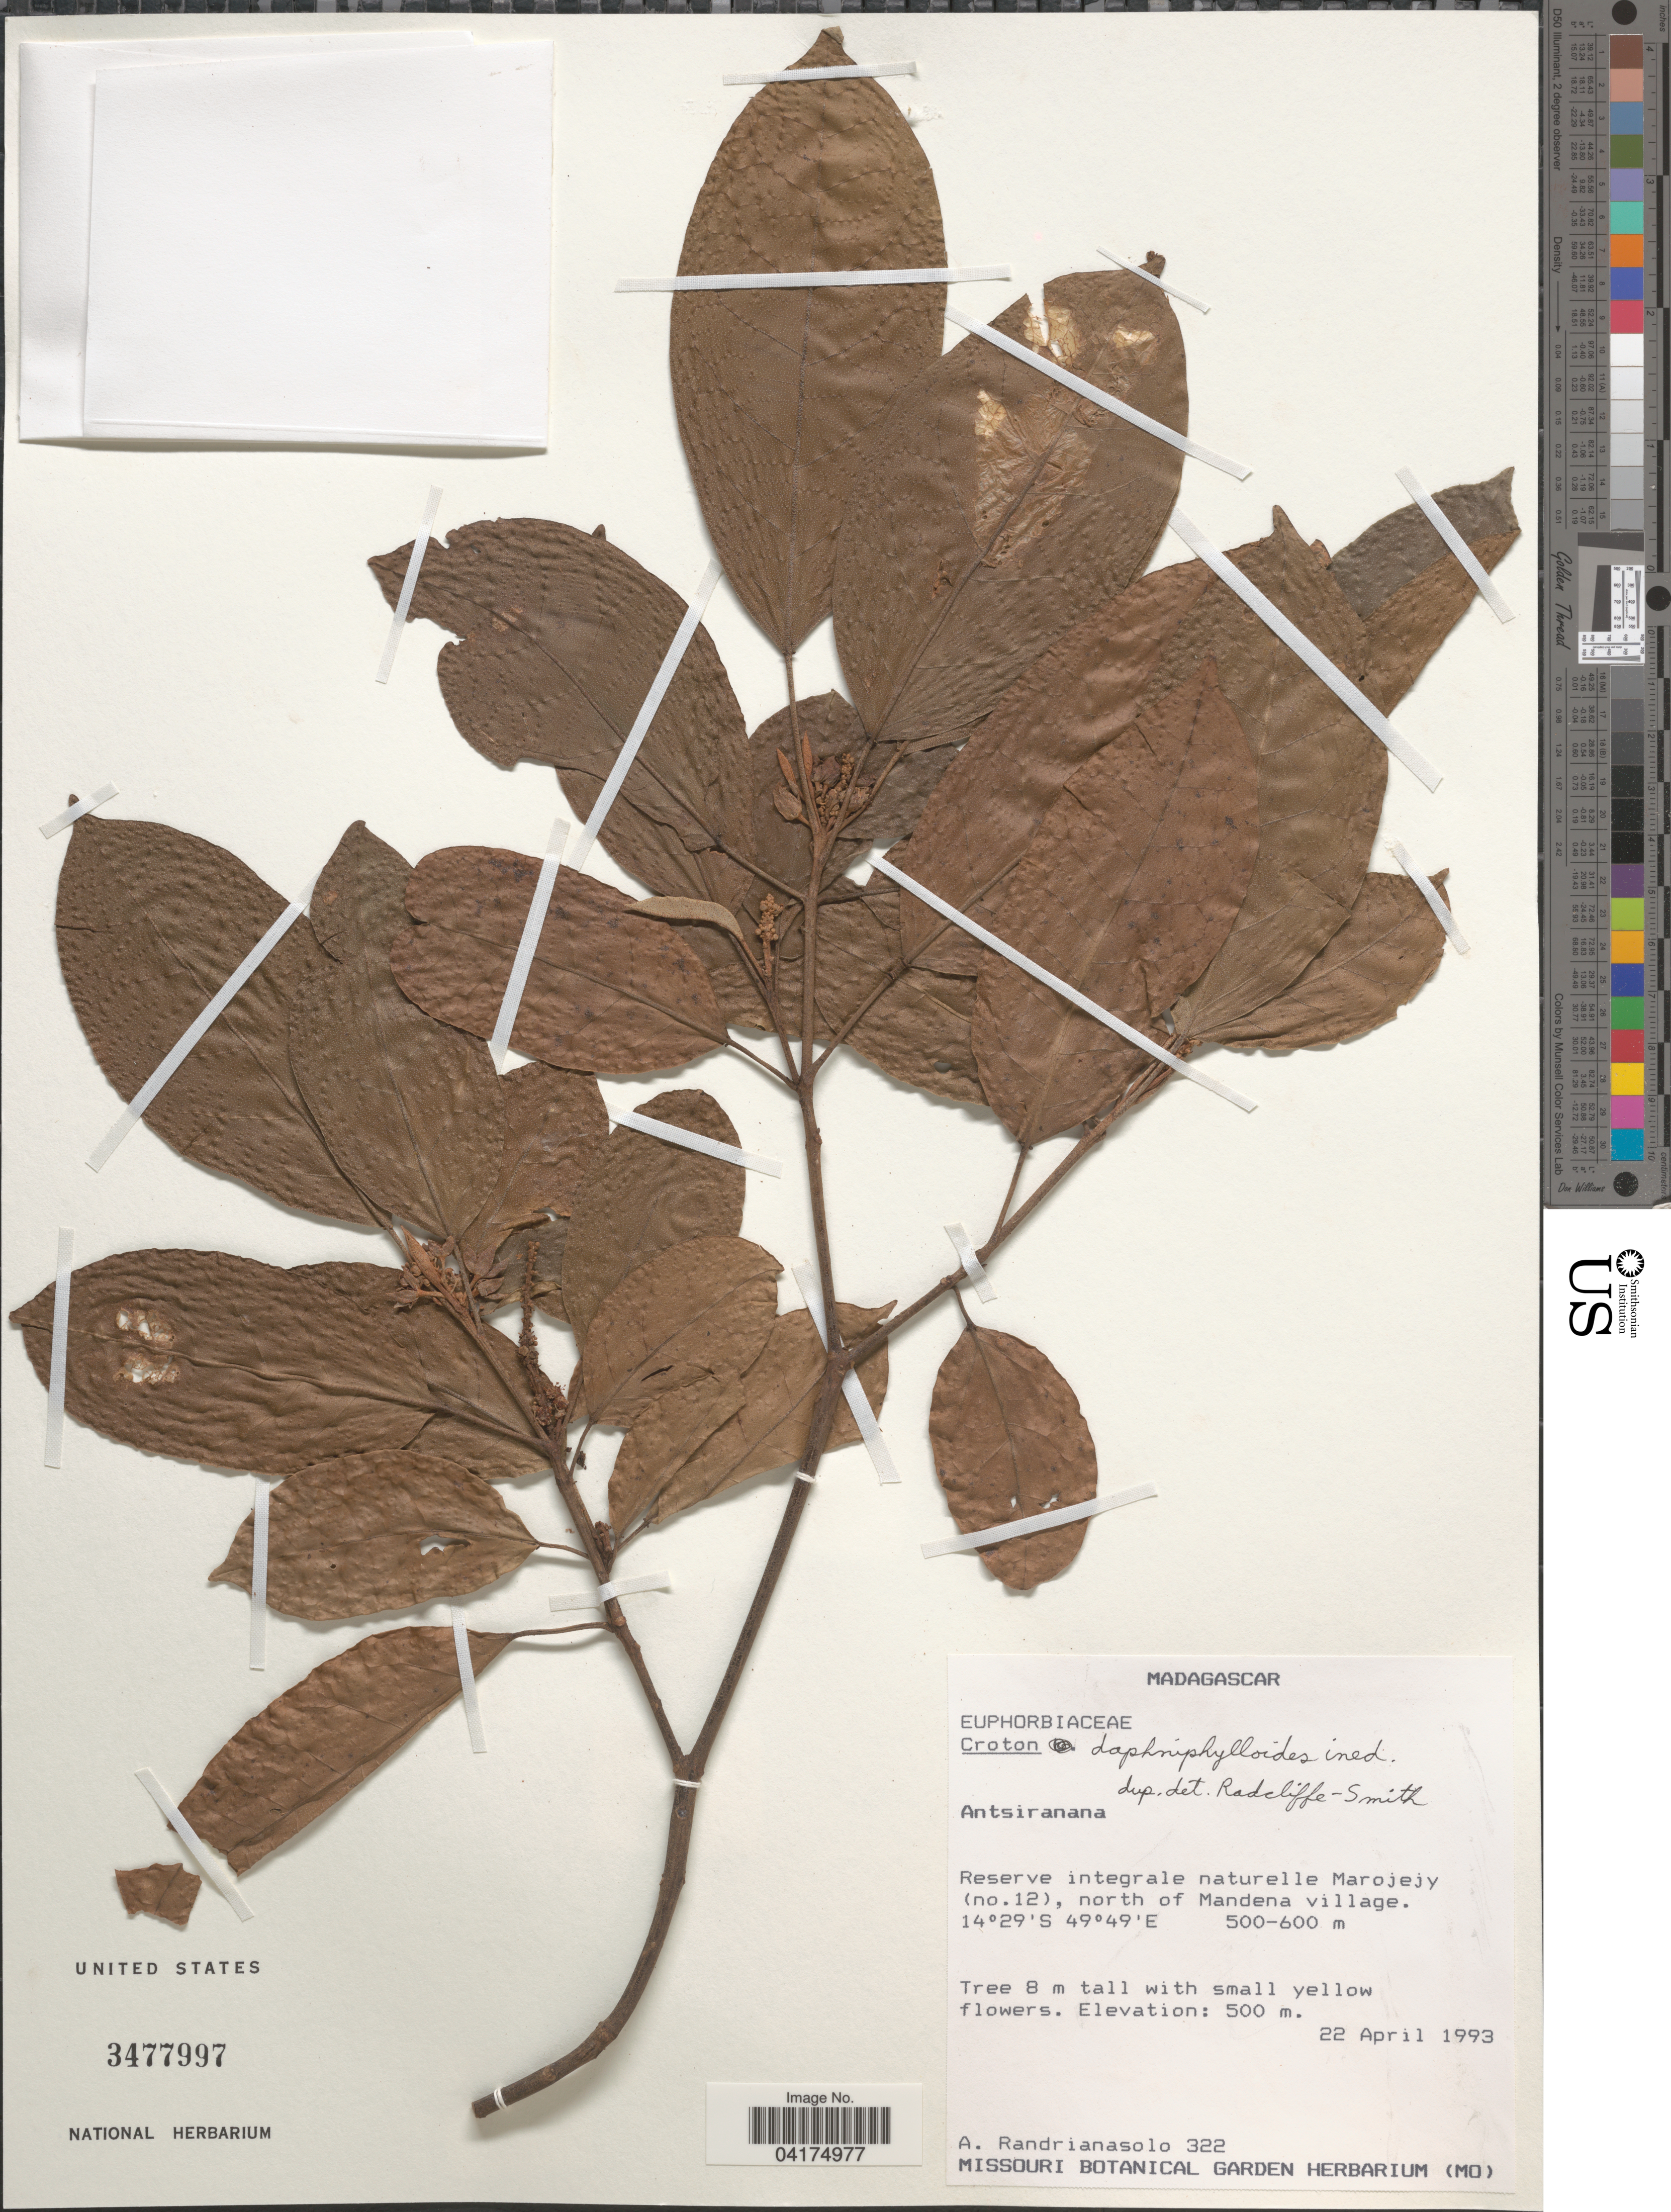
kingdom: Plantae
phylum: Tracheophyta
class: Magnoliopsida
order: Malpighiales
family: Euphorbiaceae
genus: Croton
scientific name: Croton daphniphylloides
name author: Radcl.-Sm.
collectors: A. Randrianasolo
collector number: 322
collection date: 1993-04-22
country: Madagascar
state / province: Sava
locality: Reserve integrale naturelle Marojejy (no. 12), north of Mandena village.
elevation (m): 500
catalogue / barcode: US 3477997